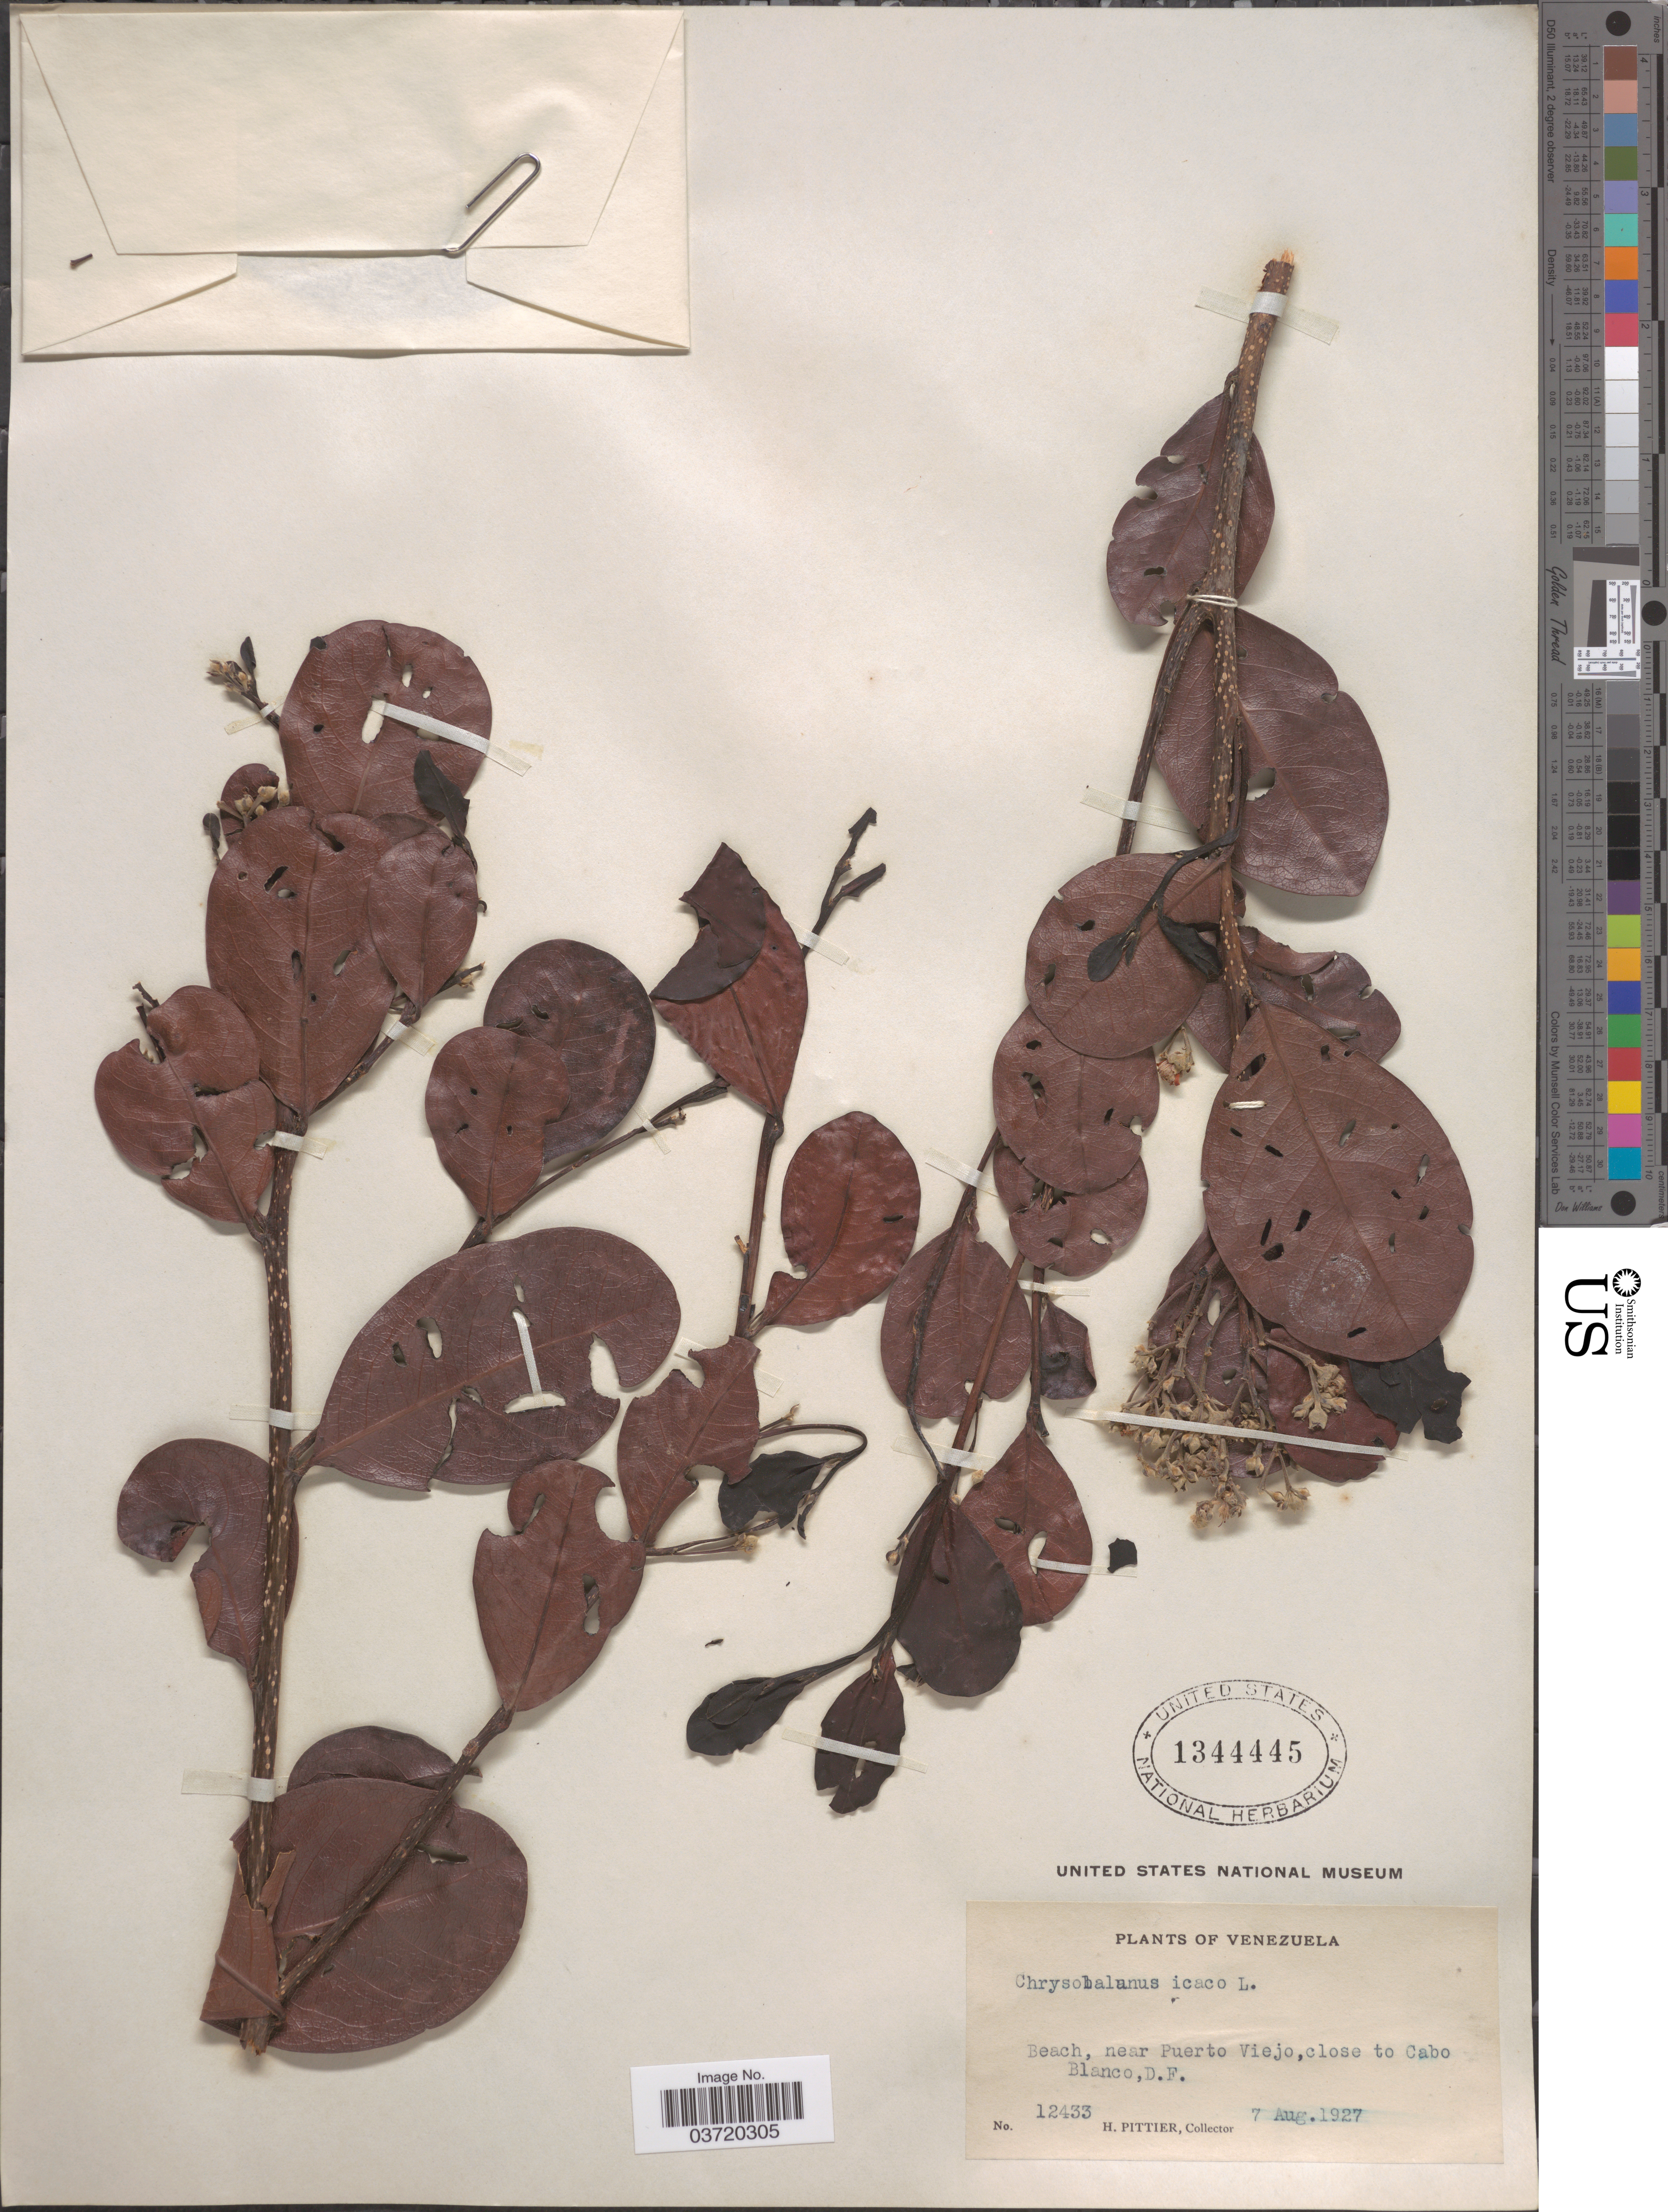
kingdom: Plantae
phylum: Tracheophyta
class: Magnoliopsida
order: Malpighiales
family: Chrysobalanaceae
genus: Chrysobalanus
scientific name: Chrysobalanus icaco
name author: L.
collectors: H. F. Pittier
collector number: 12433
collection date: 1927-08-07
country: Venezuela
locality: Beach, near Puerto Viejo, close to Cabo Blanco, D.F.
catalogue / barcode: US 1344445